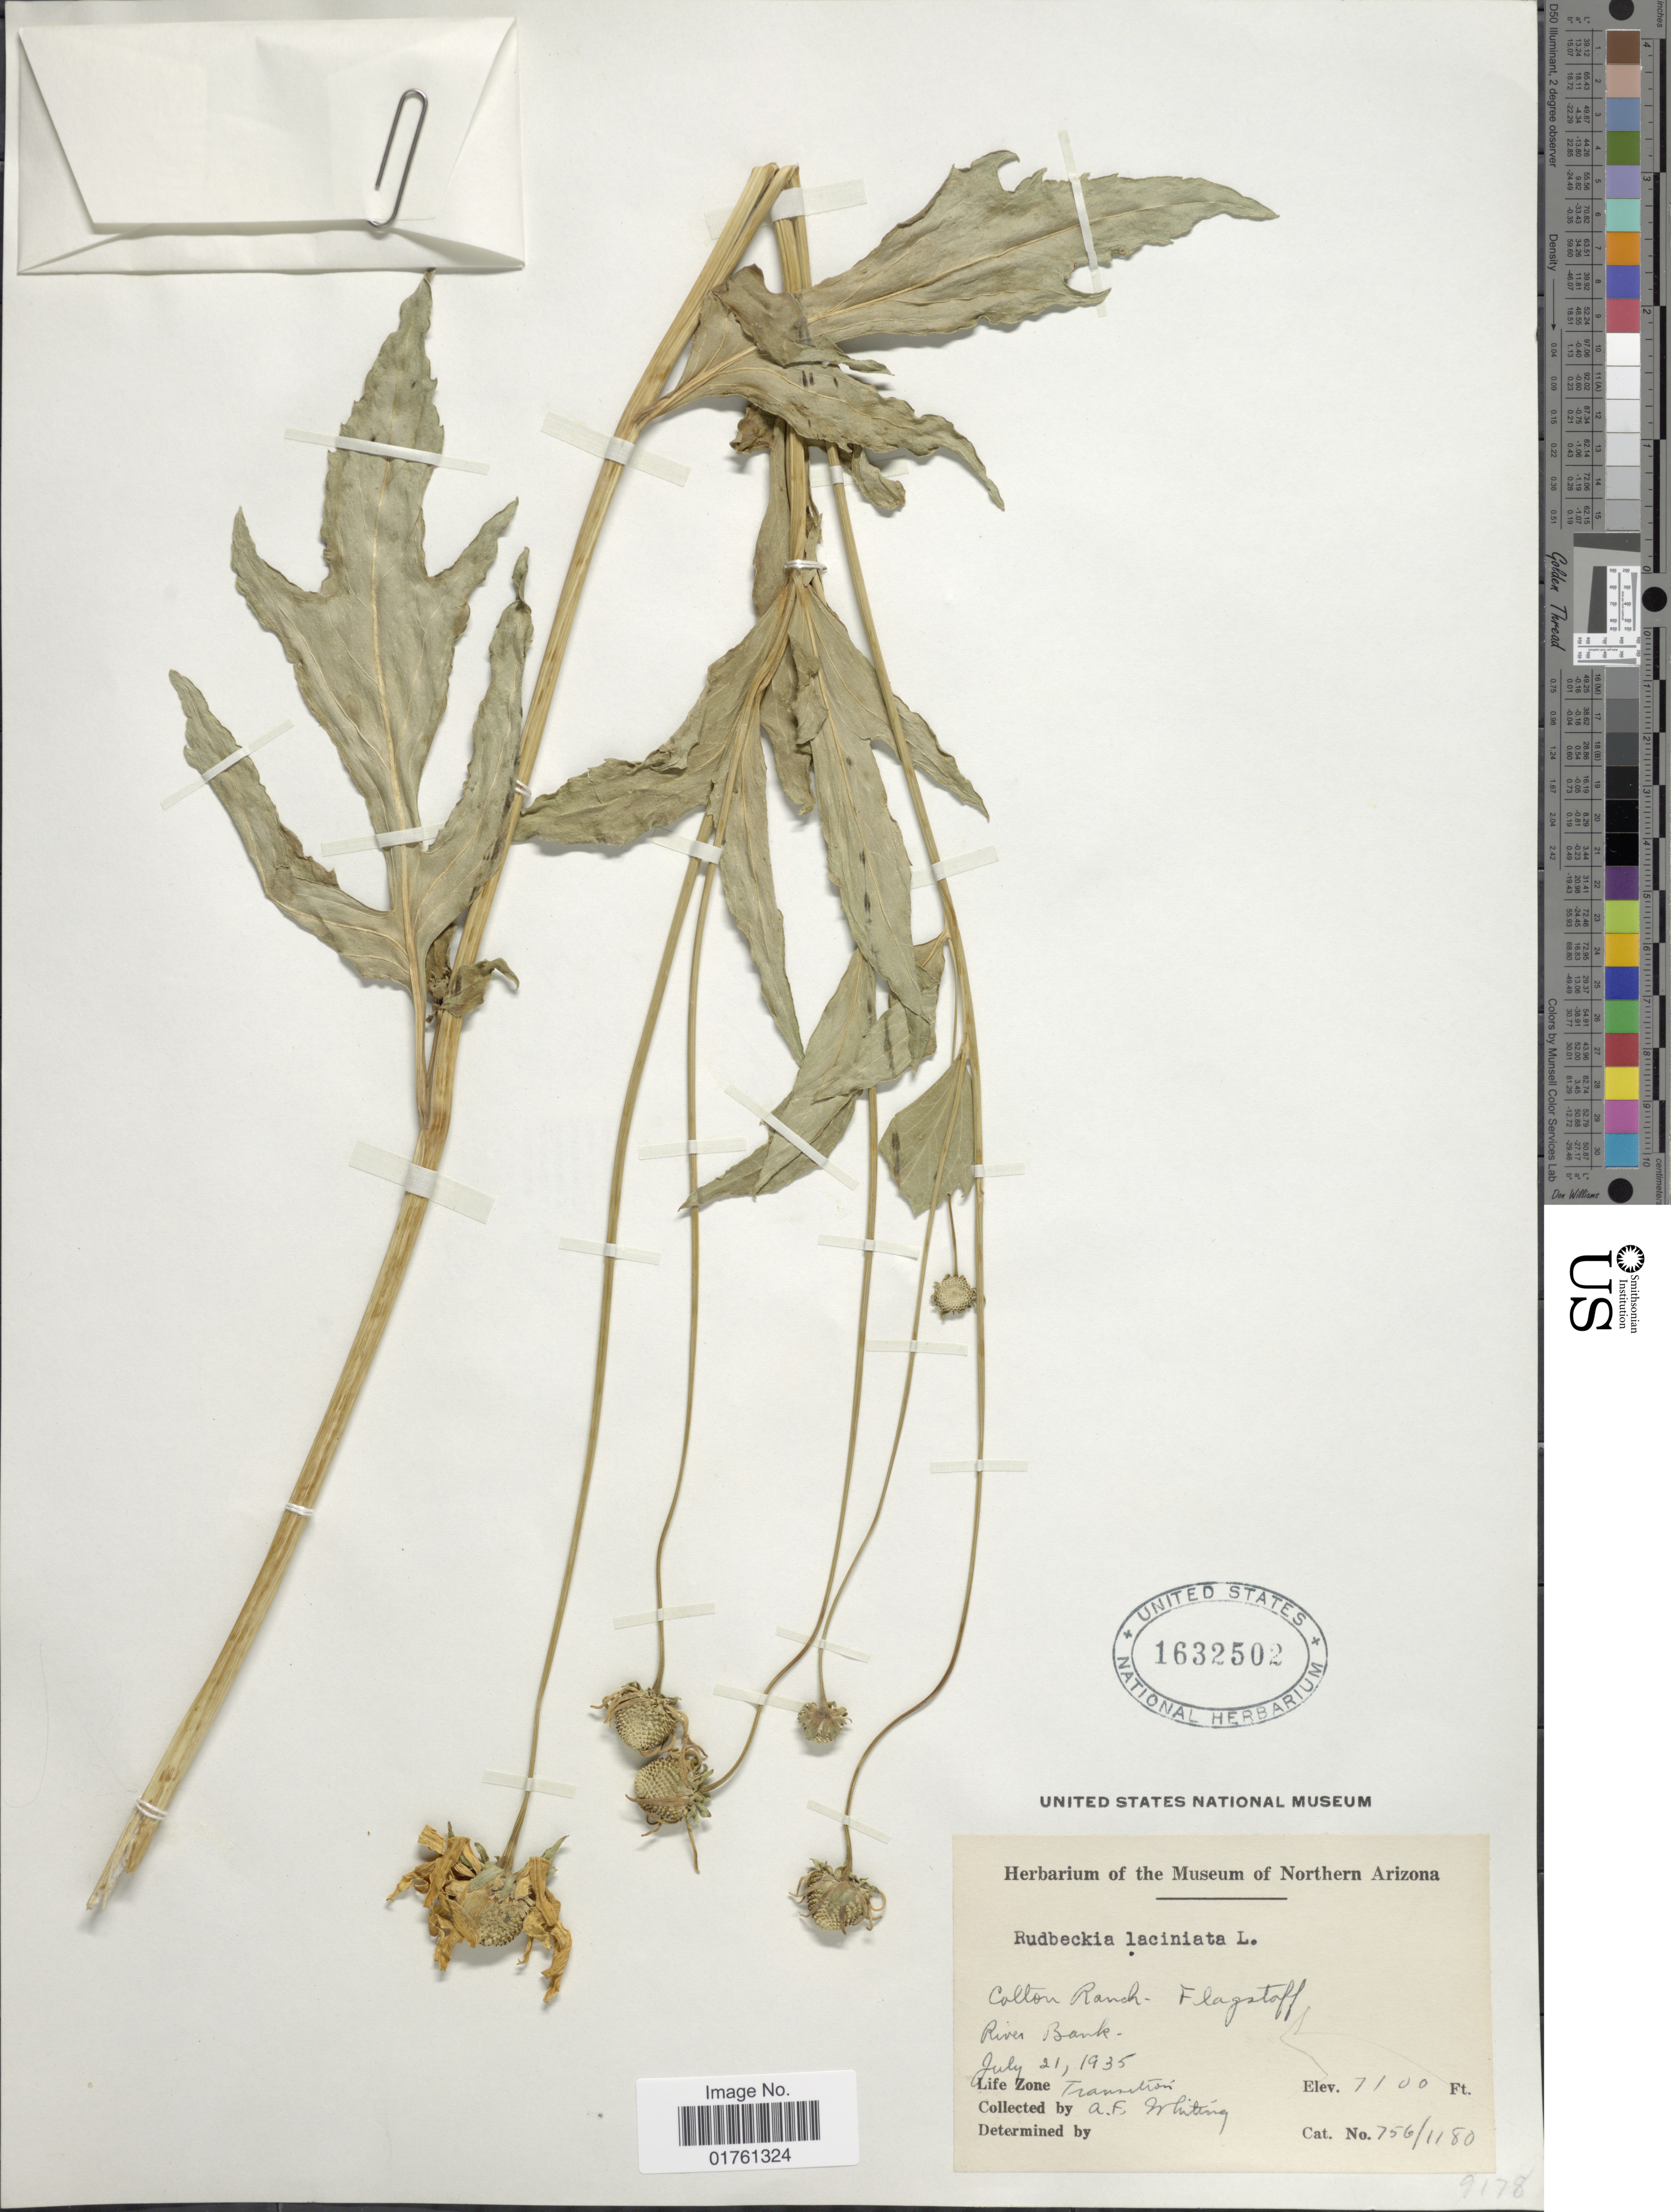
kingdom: Plantae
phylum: Tracheophyta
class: Magnoliopsida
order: Asterales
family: Asteraceae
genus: Rudbeckia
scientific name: Rudbeckia laciniata var. ampla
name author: (A. Nelson) Cronq.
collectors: A. F. Whiting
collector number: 756/1180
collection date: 1935-07-21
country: United States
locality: Cotton Ranch - Flagstaff, River Bank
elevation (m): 2164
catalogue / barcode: US 1632502